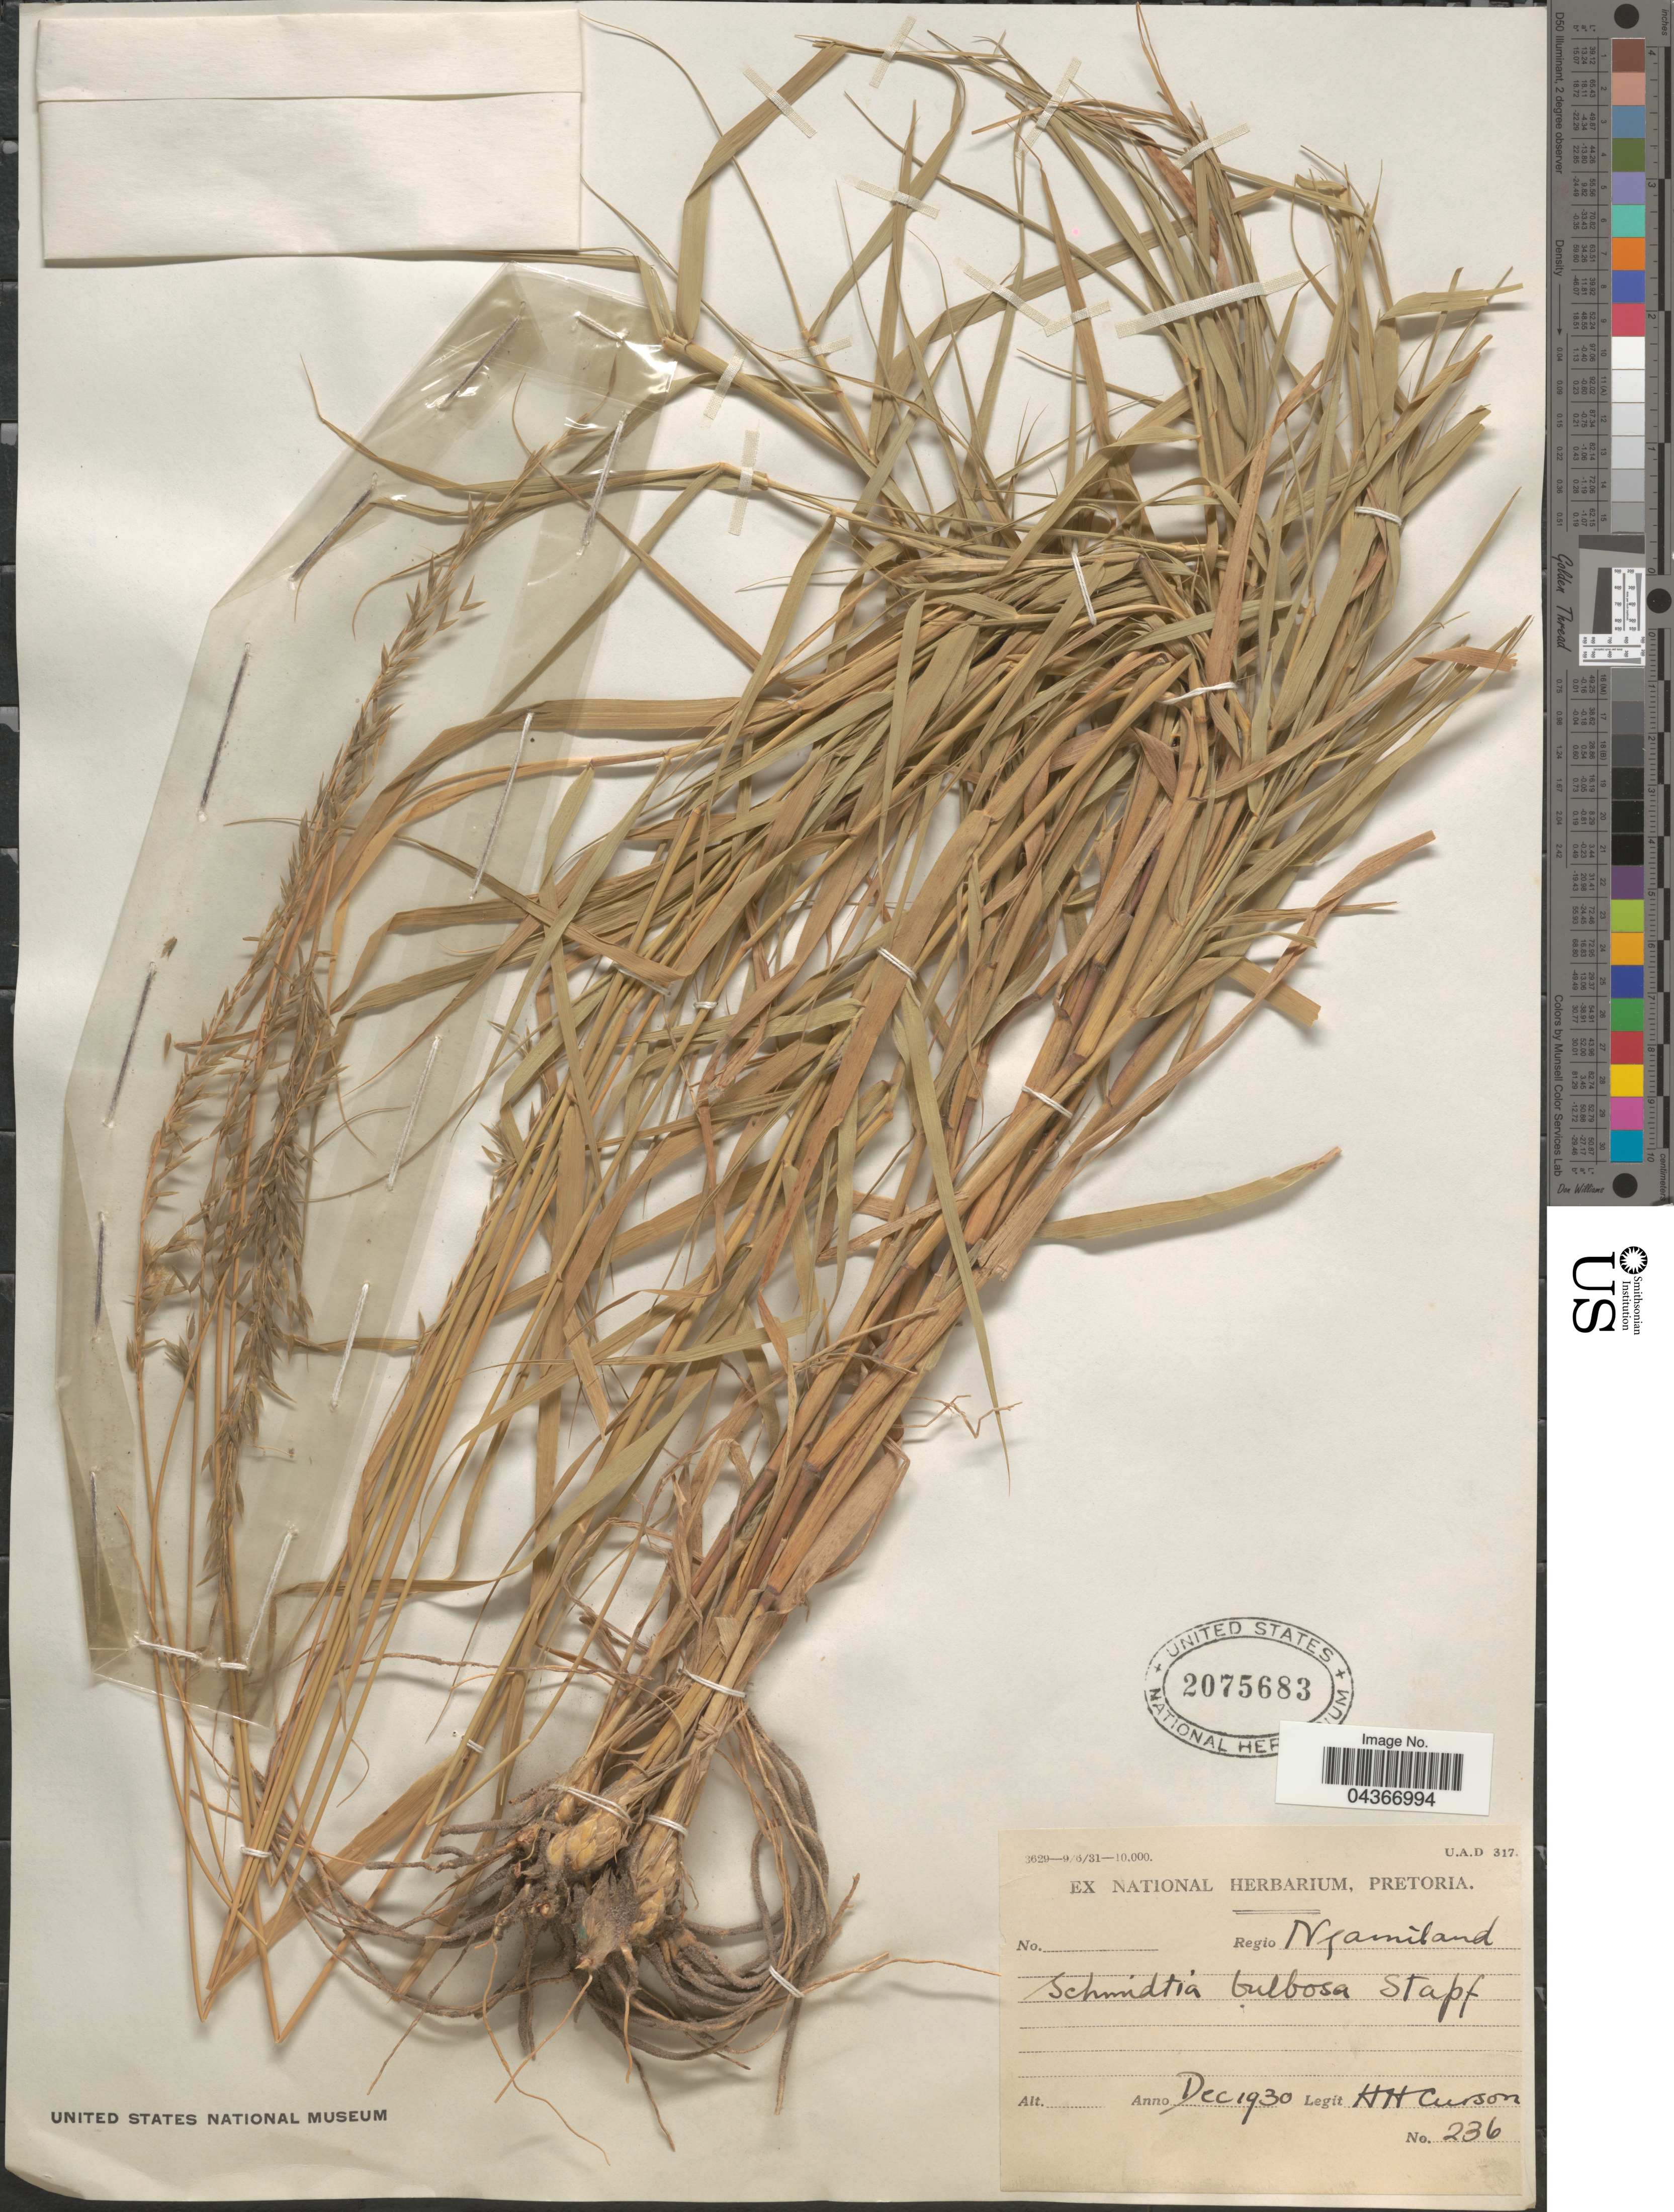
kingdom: Plantae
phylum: Tracheophyta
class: Liliopsida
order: Poales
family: Poaceae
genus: Schmidtia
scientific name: Schmidtia pappophoroides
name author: Steud. ex J.A. Schmidt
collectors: Curson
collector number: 236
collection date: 1930-12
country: Botswana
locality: Regio Ngamiland.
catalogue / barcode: US 2075683